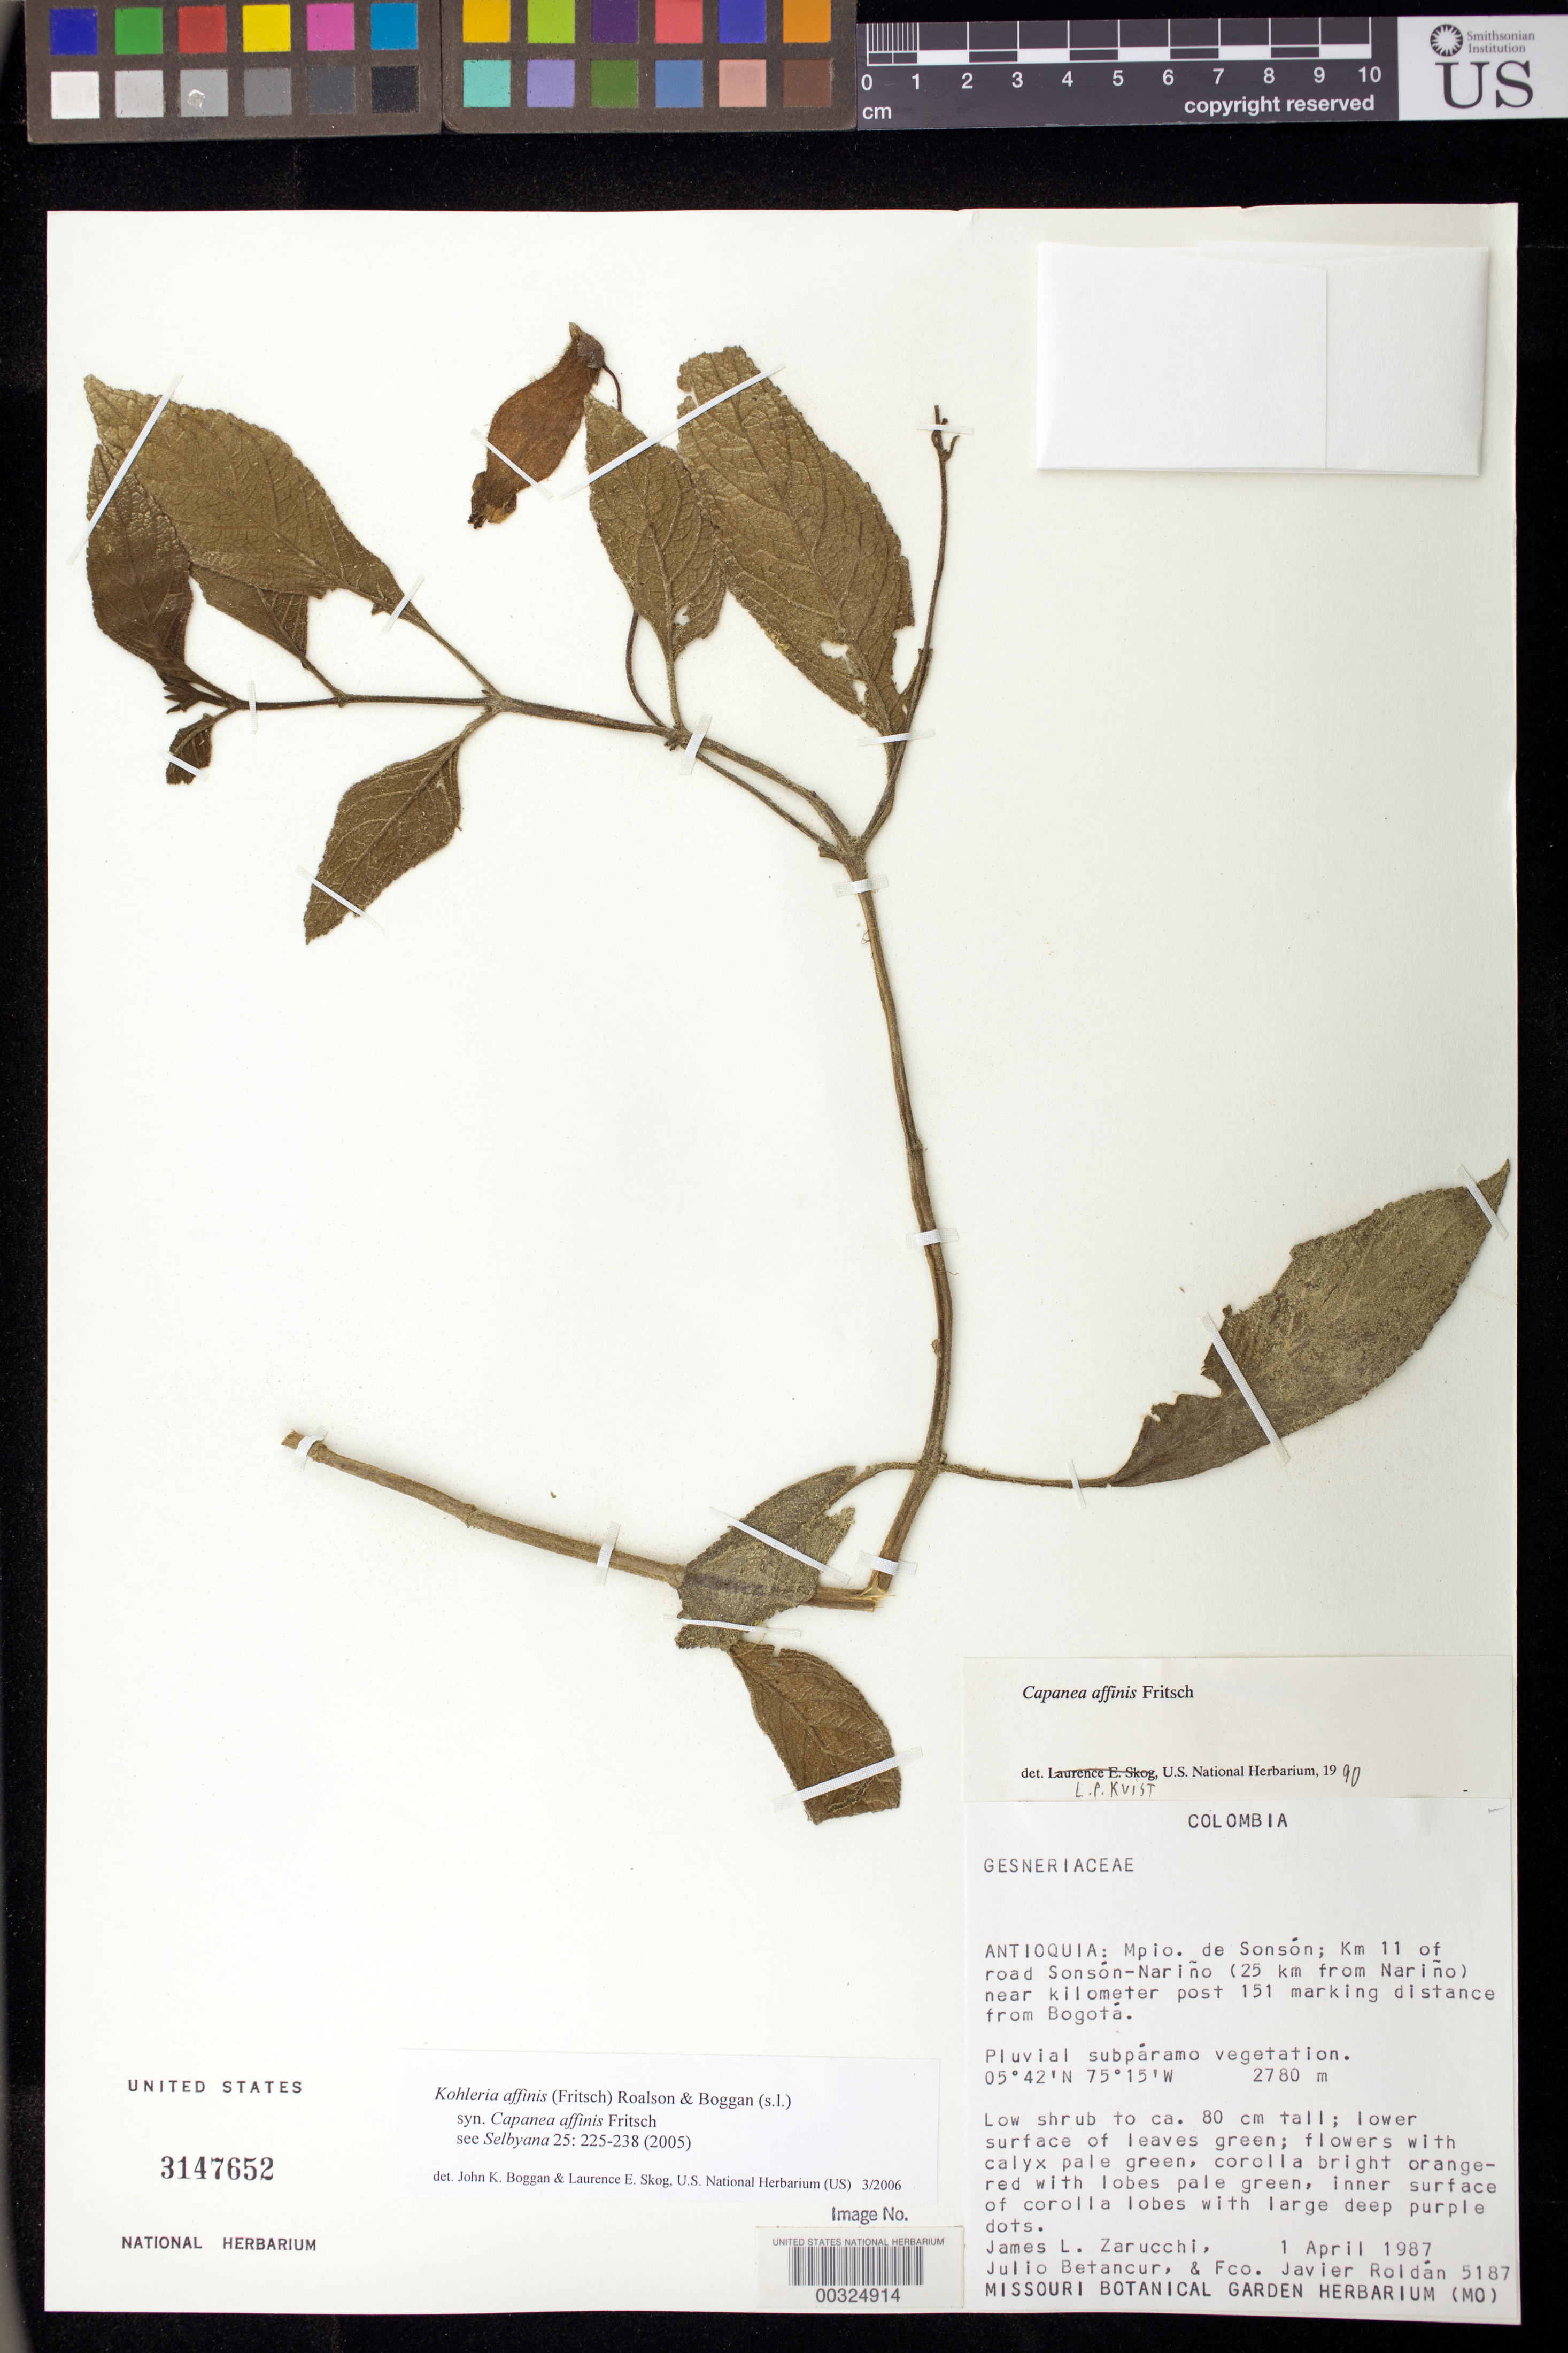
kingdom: Plantae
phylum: Tracheophyta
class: Magnoliopsida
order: Lamiales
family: Gesneriaceae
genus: Kohleria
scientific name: Kohleria affinis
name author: (Fritsch) Roalson & Boggan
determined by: Boggan, J. K.; Skog, L. E.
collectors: J. L. Zarucchi, J. C. Betancur & F. J. Roldán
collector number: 5187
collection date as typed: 01 Apr 1987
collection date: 1987-04-01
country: Colombia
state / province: Antioquia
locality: Mpio. de Sonsón; km 11 of road Sonsón - Nariño (25 km from Nariño) near kilometer post 151 marking distance from Bogotá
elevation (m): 2780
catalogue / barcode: US 3147652